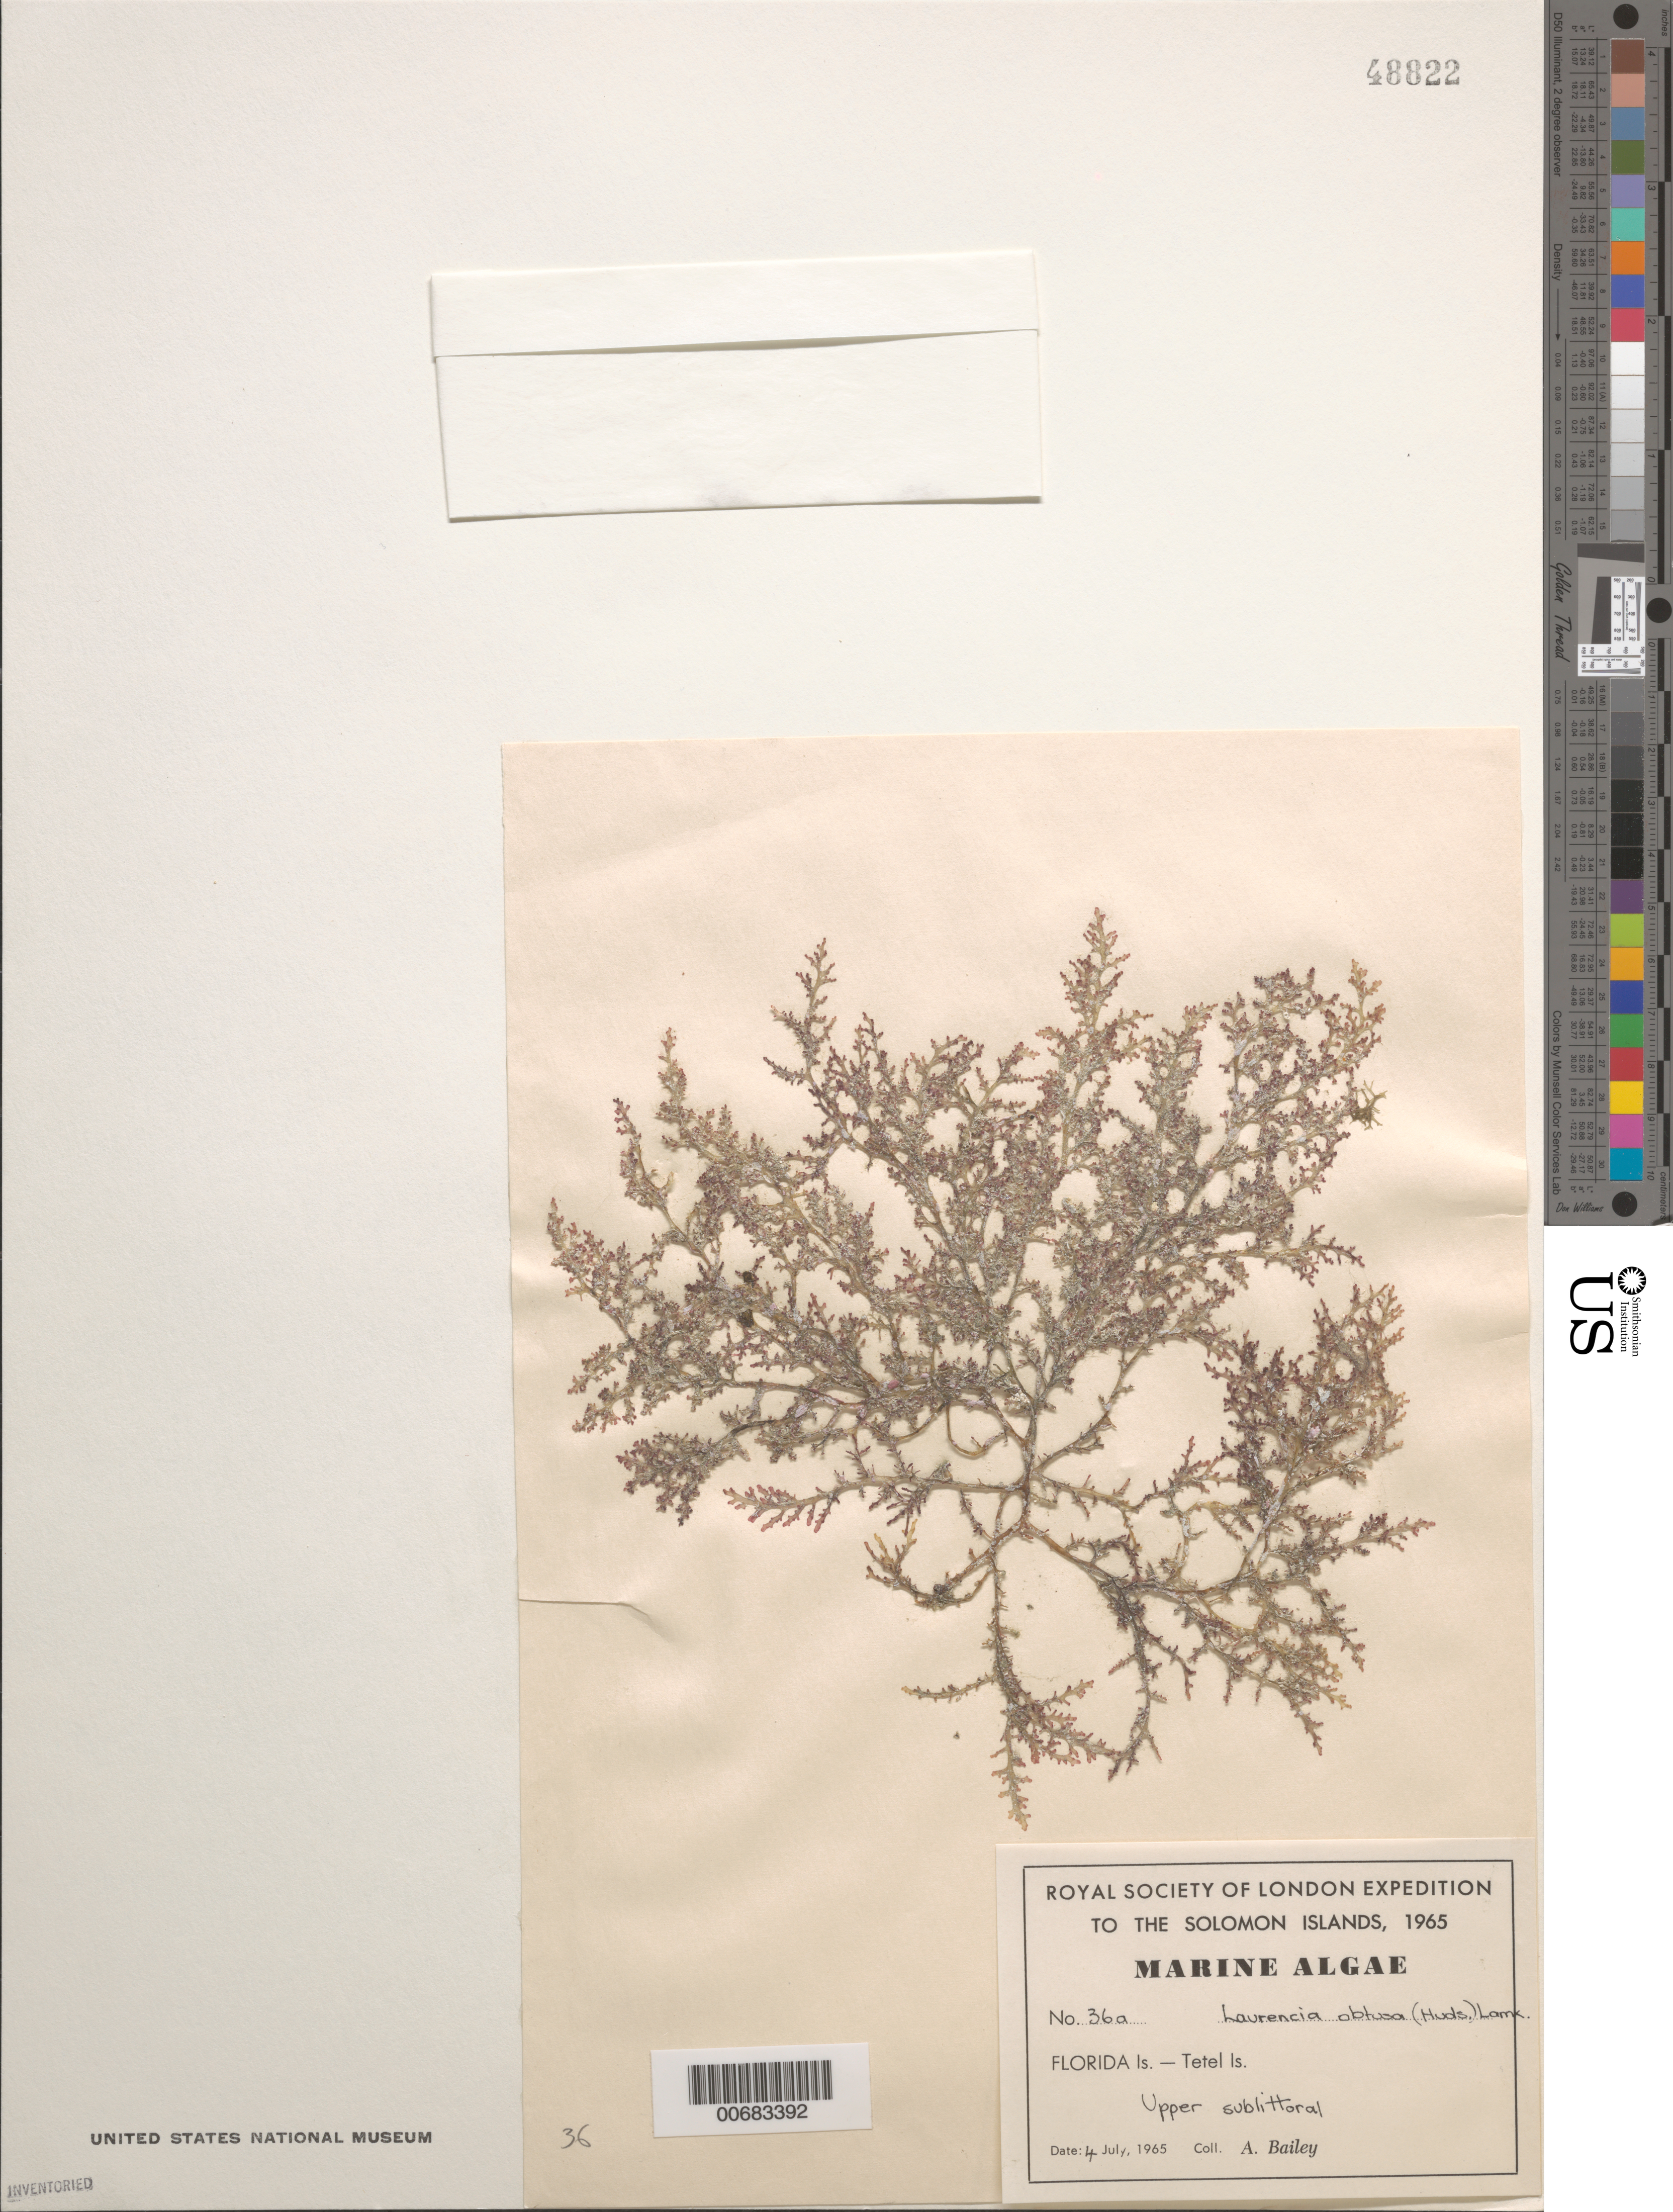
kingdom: Plantae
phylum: Rhodophyta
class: Florideophyceae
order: Ceramiales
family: Rhodomelaceae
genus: Laurencia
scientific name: Laurencia obtusa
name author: (Huds.) J.V.Lamouroux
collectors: A. Bailey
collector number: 36a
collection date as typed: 04 Jul 1965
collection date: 1965-07-04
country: Solomon Islands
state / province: Central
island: Tete [Tetel]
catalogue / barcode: US 48822